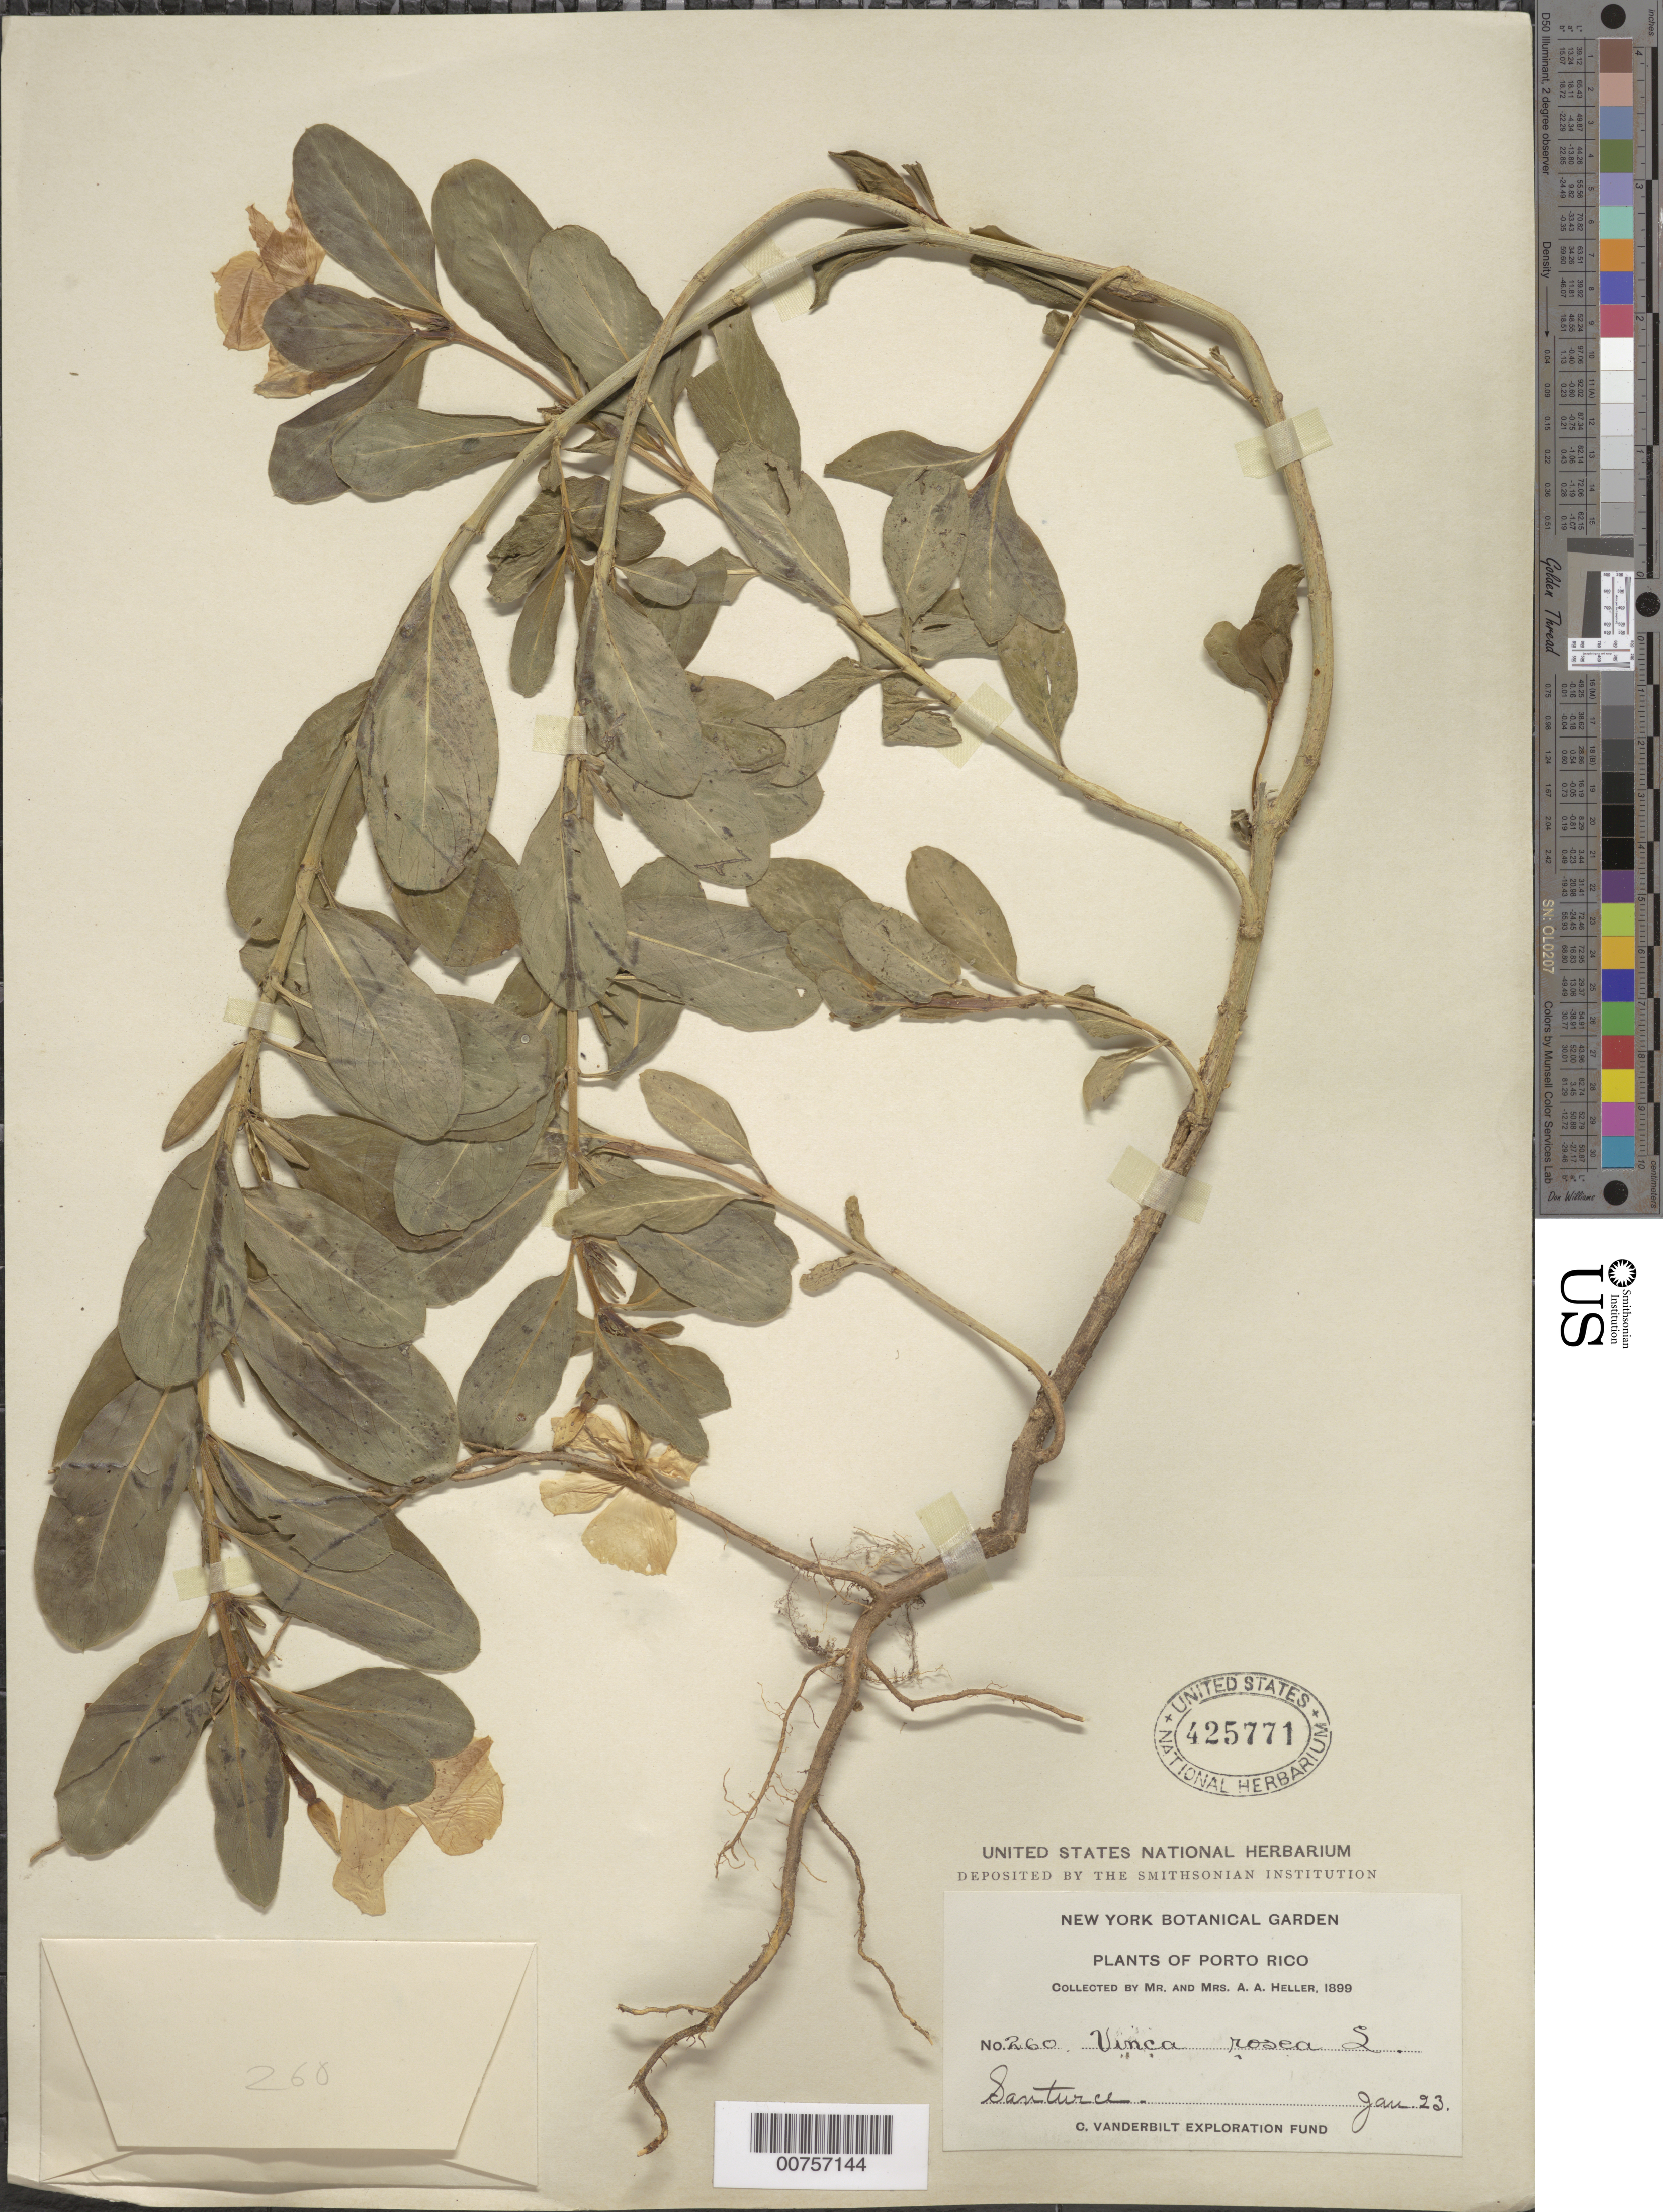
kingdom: Plantae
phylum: Tracheophyta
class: Magnoliopsida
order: Gentianales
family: Apocynaceae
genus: Catharanthus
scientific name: Catharanthus roseus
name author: (L.) G. Don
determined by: Boitreau, --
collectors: A. A. Heller & E. G. Heller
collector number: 260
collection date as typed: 23 Jan 1899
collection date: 1899-01-23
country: Puerto Rico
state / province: San Juan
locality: Santurce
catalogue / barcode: US 425771